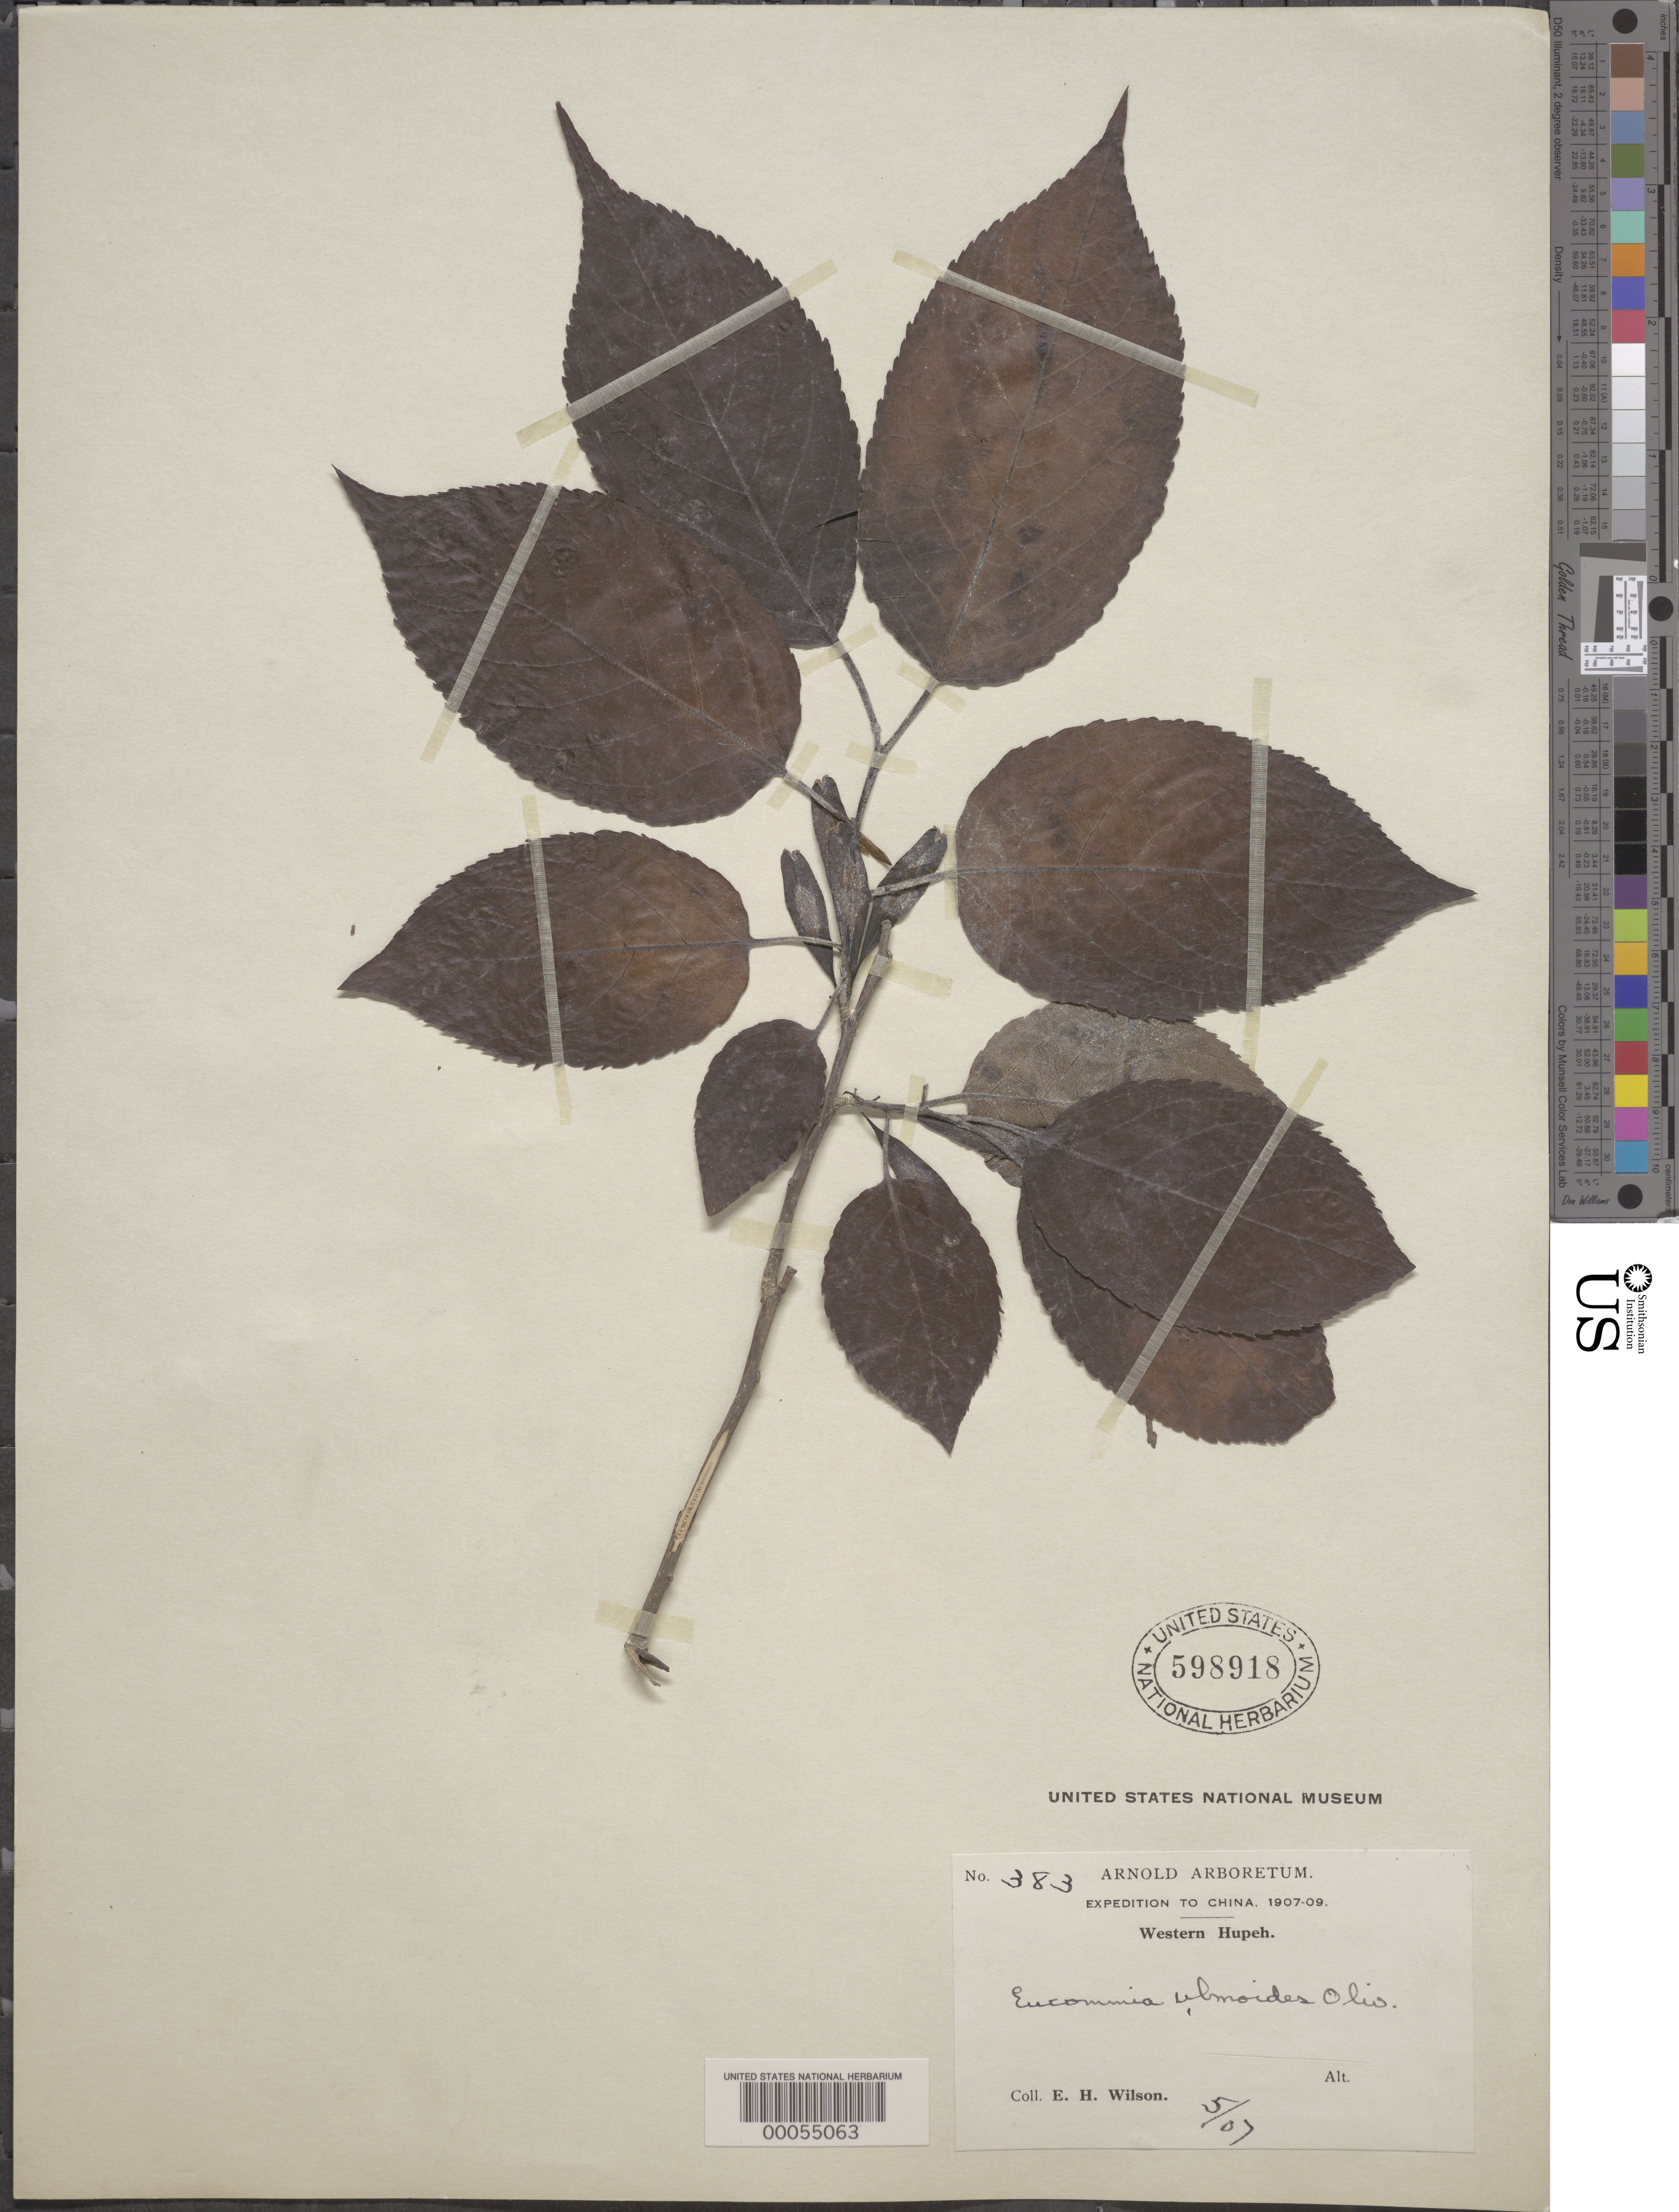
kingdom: Plantae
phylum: Tracheophyta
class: Magnoliopsida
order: Garryales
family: Eucommiaceae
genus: Eucommia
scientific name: Eucommia ulmoides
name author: Oliv.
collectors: E. H. Wilson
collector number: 383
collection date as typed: May 1907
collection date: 1907-05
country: China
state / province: Hubei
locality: Western hupeh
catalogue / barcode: US 598918